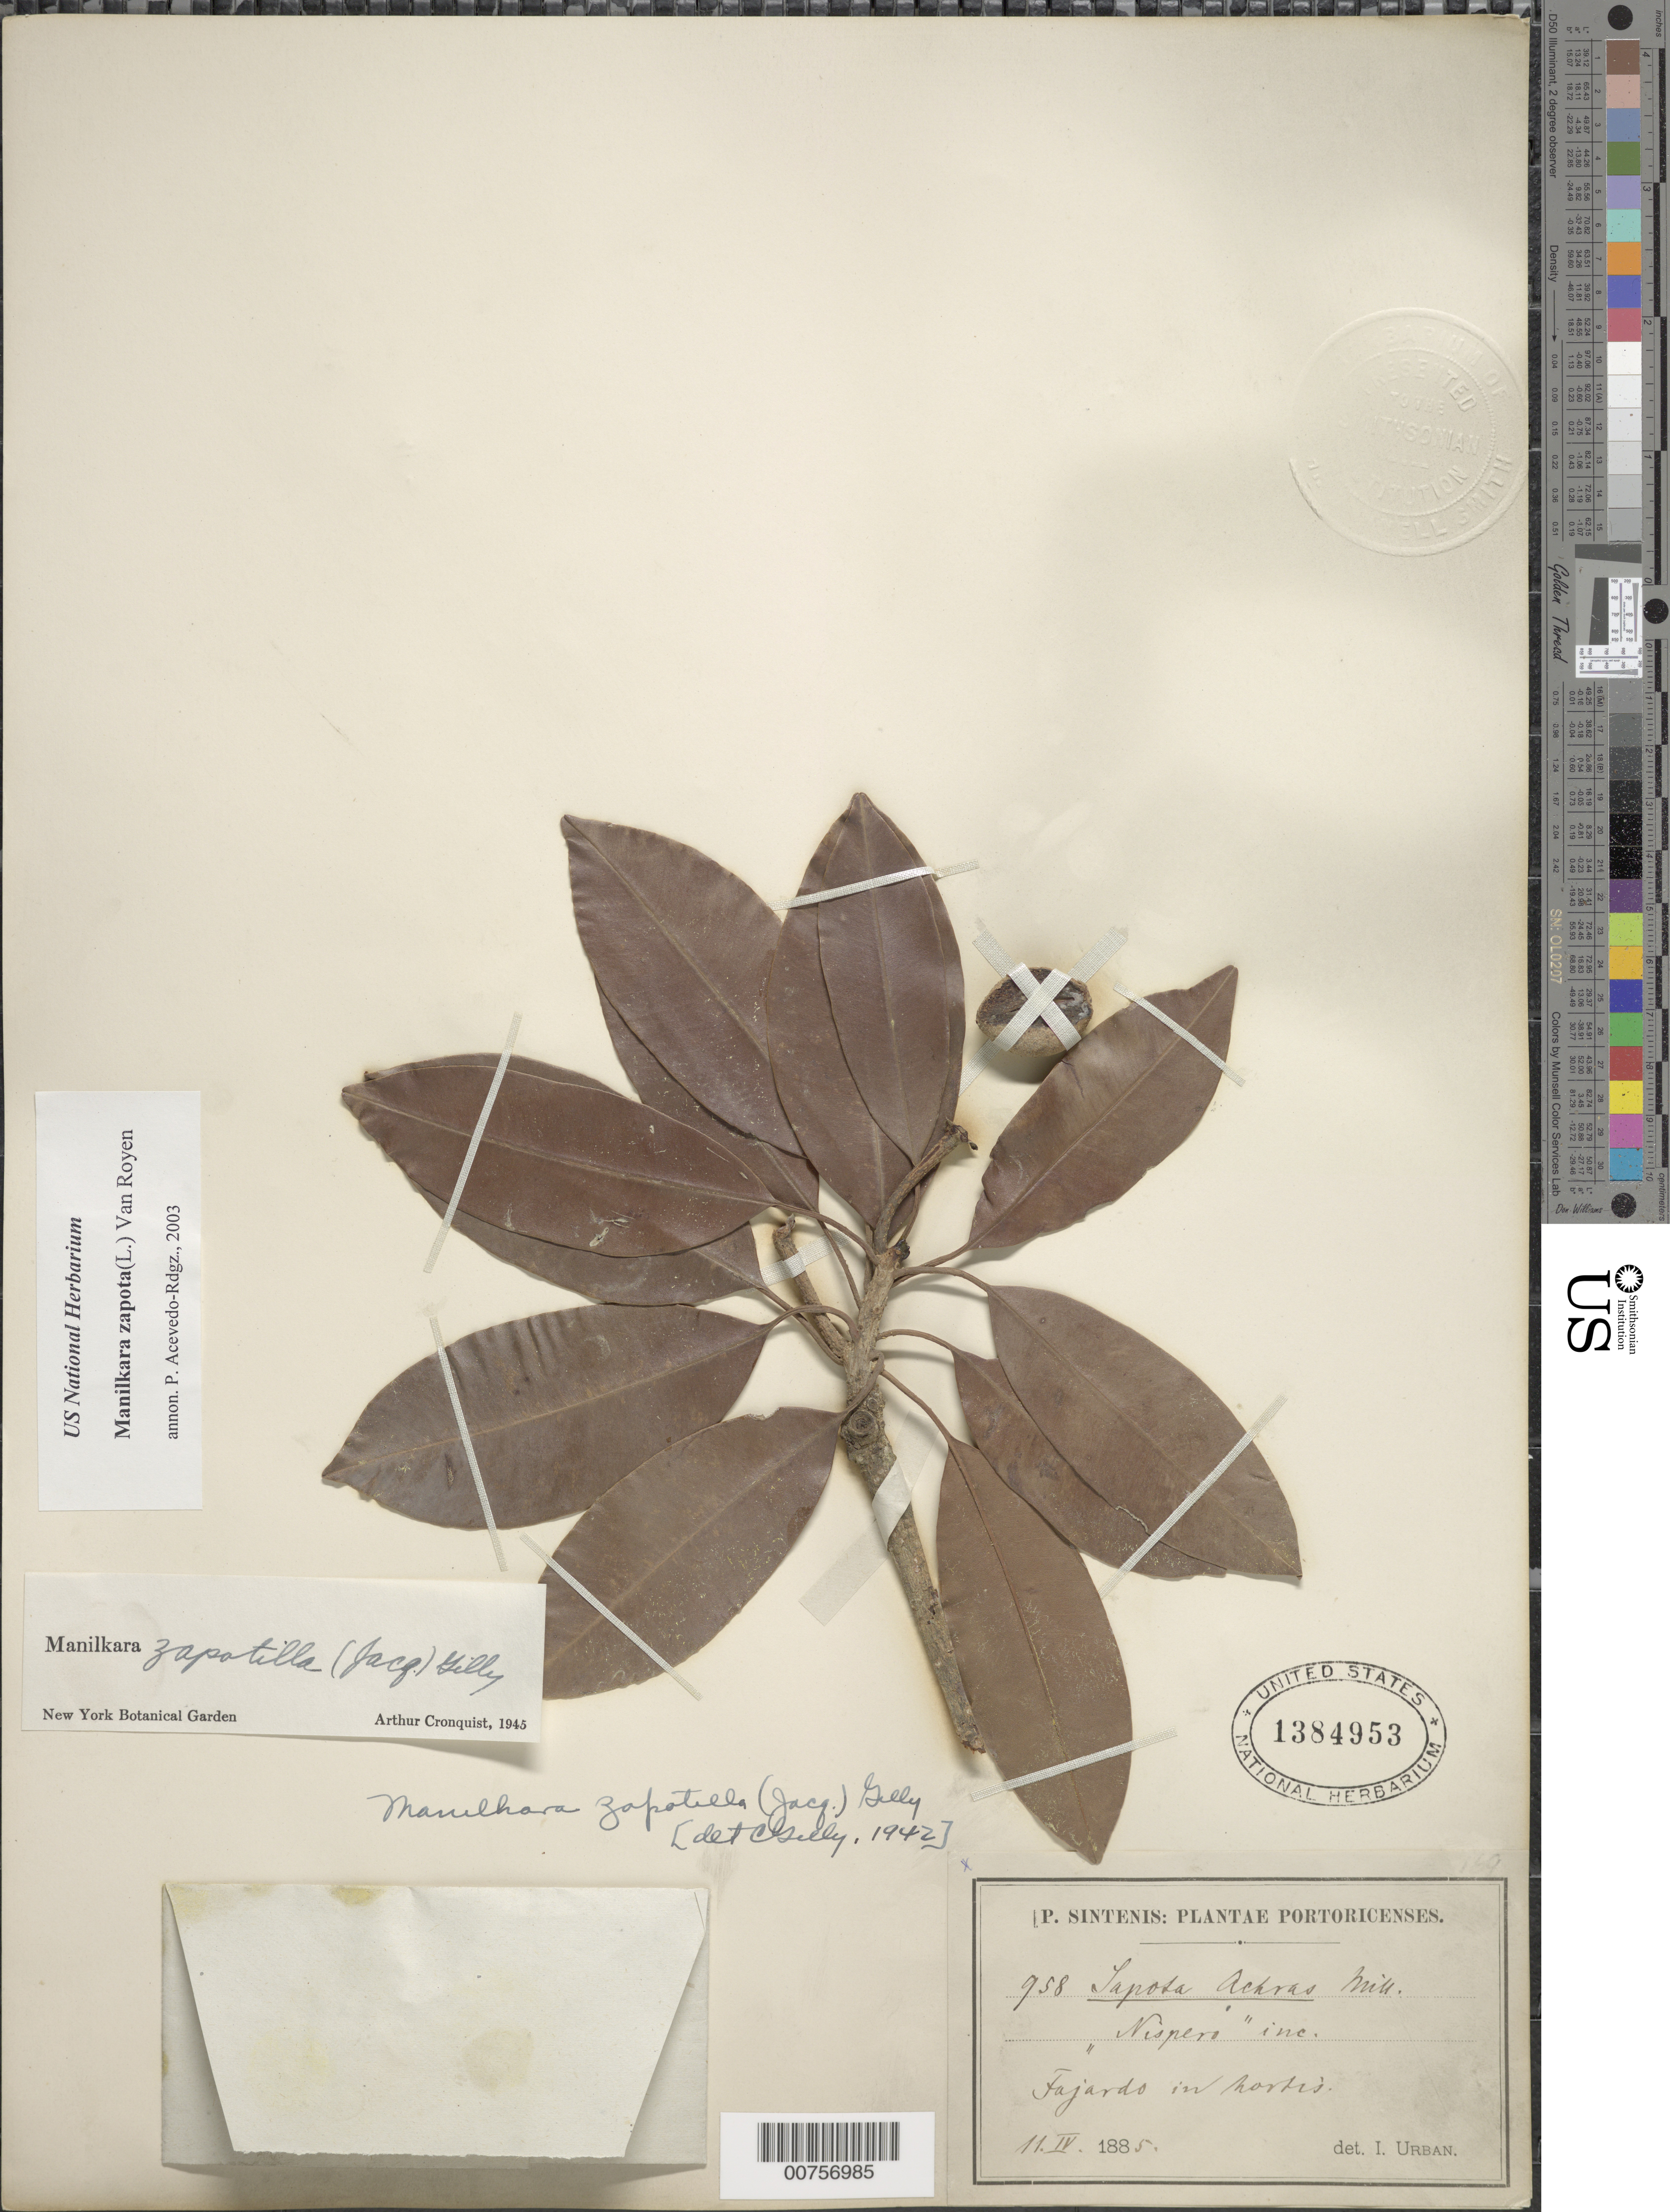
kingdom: Plantae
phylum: Tracheophyta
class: Magnoliopsida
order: Ericales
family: Sapotaceae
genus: Manilkara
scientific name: Manilkara zapota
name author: (L.) P. Royen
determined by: Acevedo-Rodríguez, P., (BOT), Smithsonian Institution - National Museum of Natural History (UNITED STATES)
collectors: P. Sintenis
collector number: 958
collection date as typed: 11 Apr 1885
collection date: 1885-04-11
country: Puerto Rico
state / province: Fajardo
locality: Fajardo, in hortis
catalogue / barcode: US 1384953